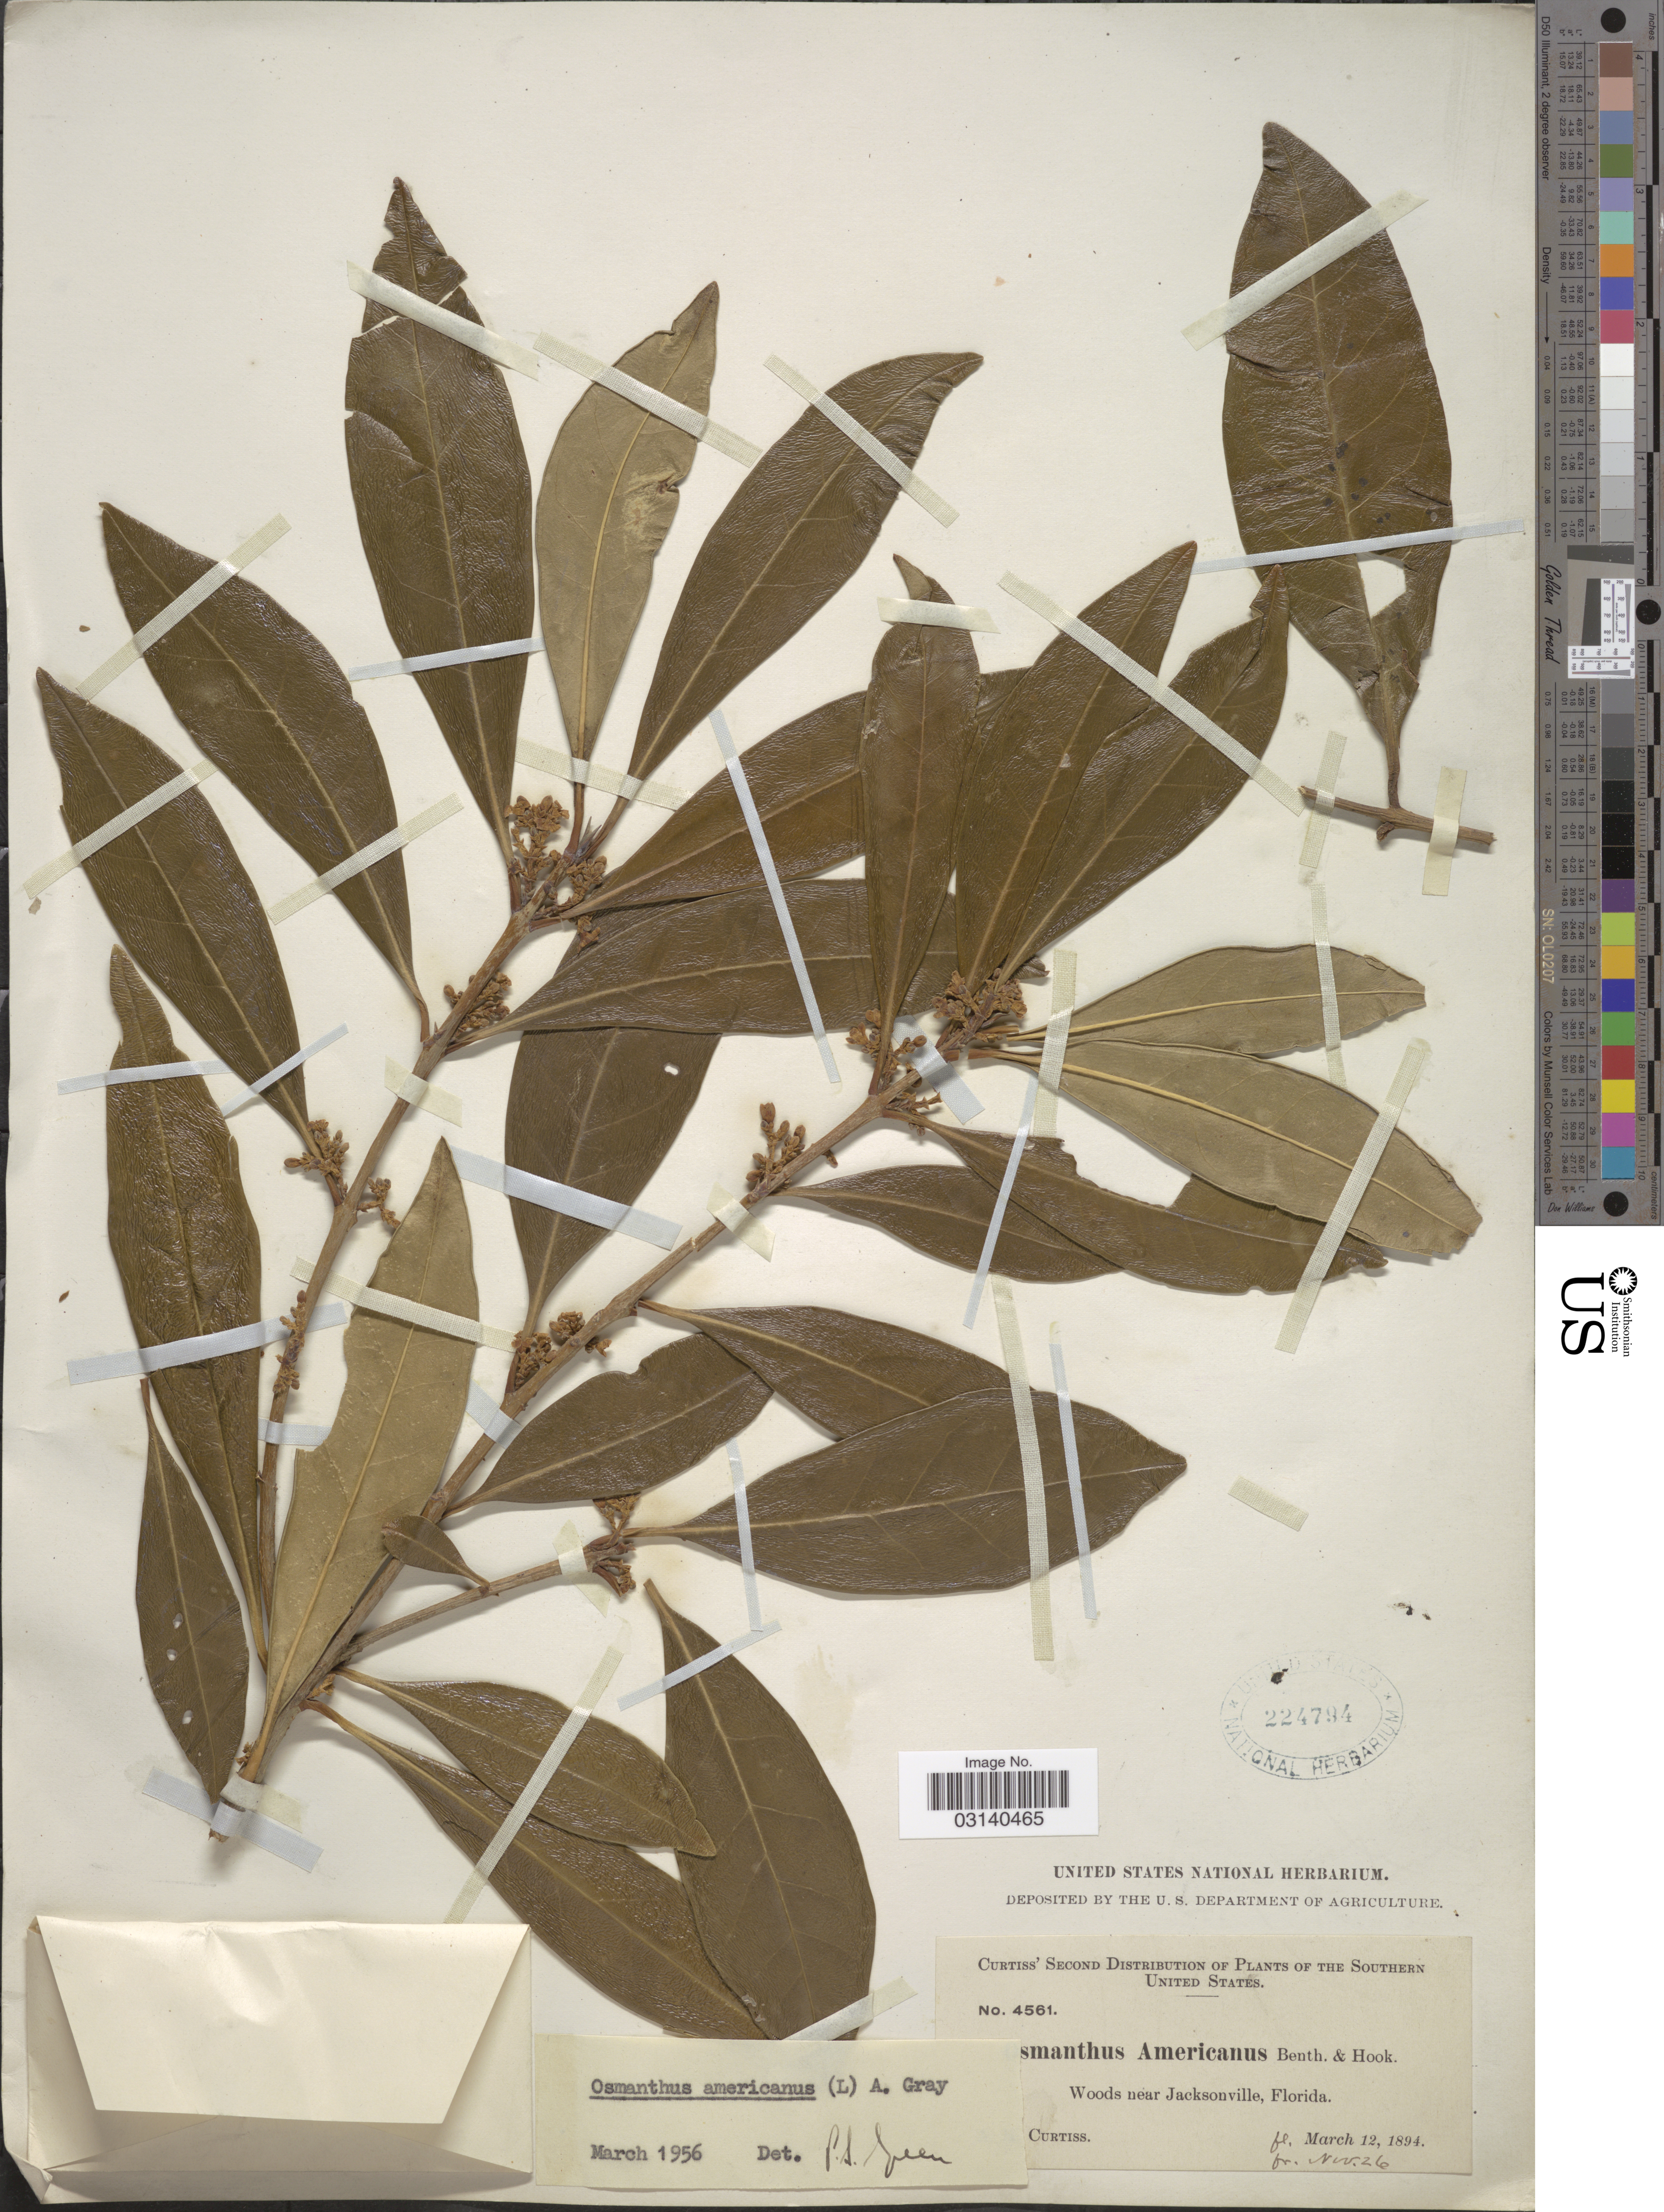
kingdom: Plantae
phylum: Tracheophyta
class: Magnoliopsida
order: Lamiales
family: Oleaceae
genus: Osmanthus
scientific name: Osmanthus americanus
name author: (L.) A. Gray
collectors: A. H. Curtiss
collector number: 4561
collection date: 1894-03-12/1894-11-26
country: United States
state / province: Florida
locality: The Southern United States, Woods near Jacksonville.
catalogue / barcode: US 224794